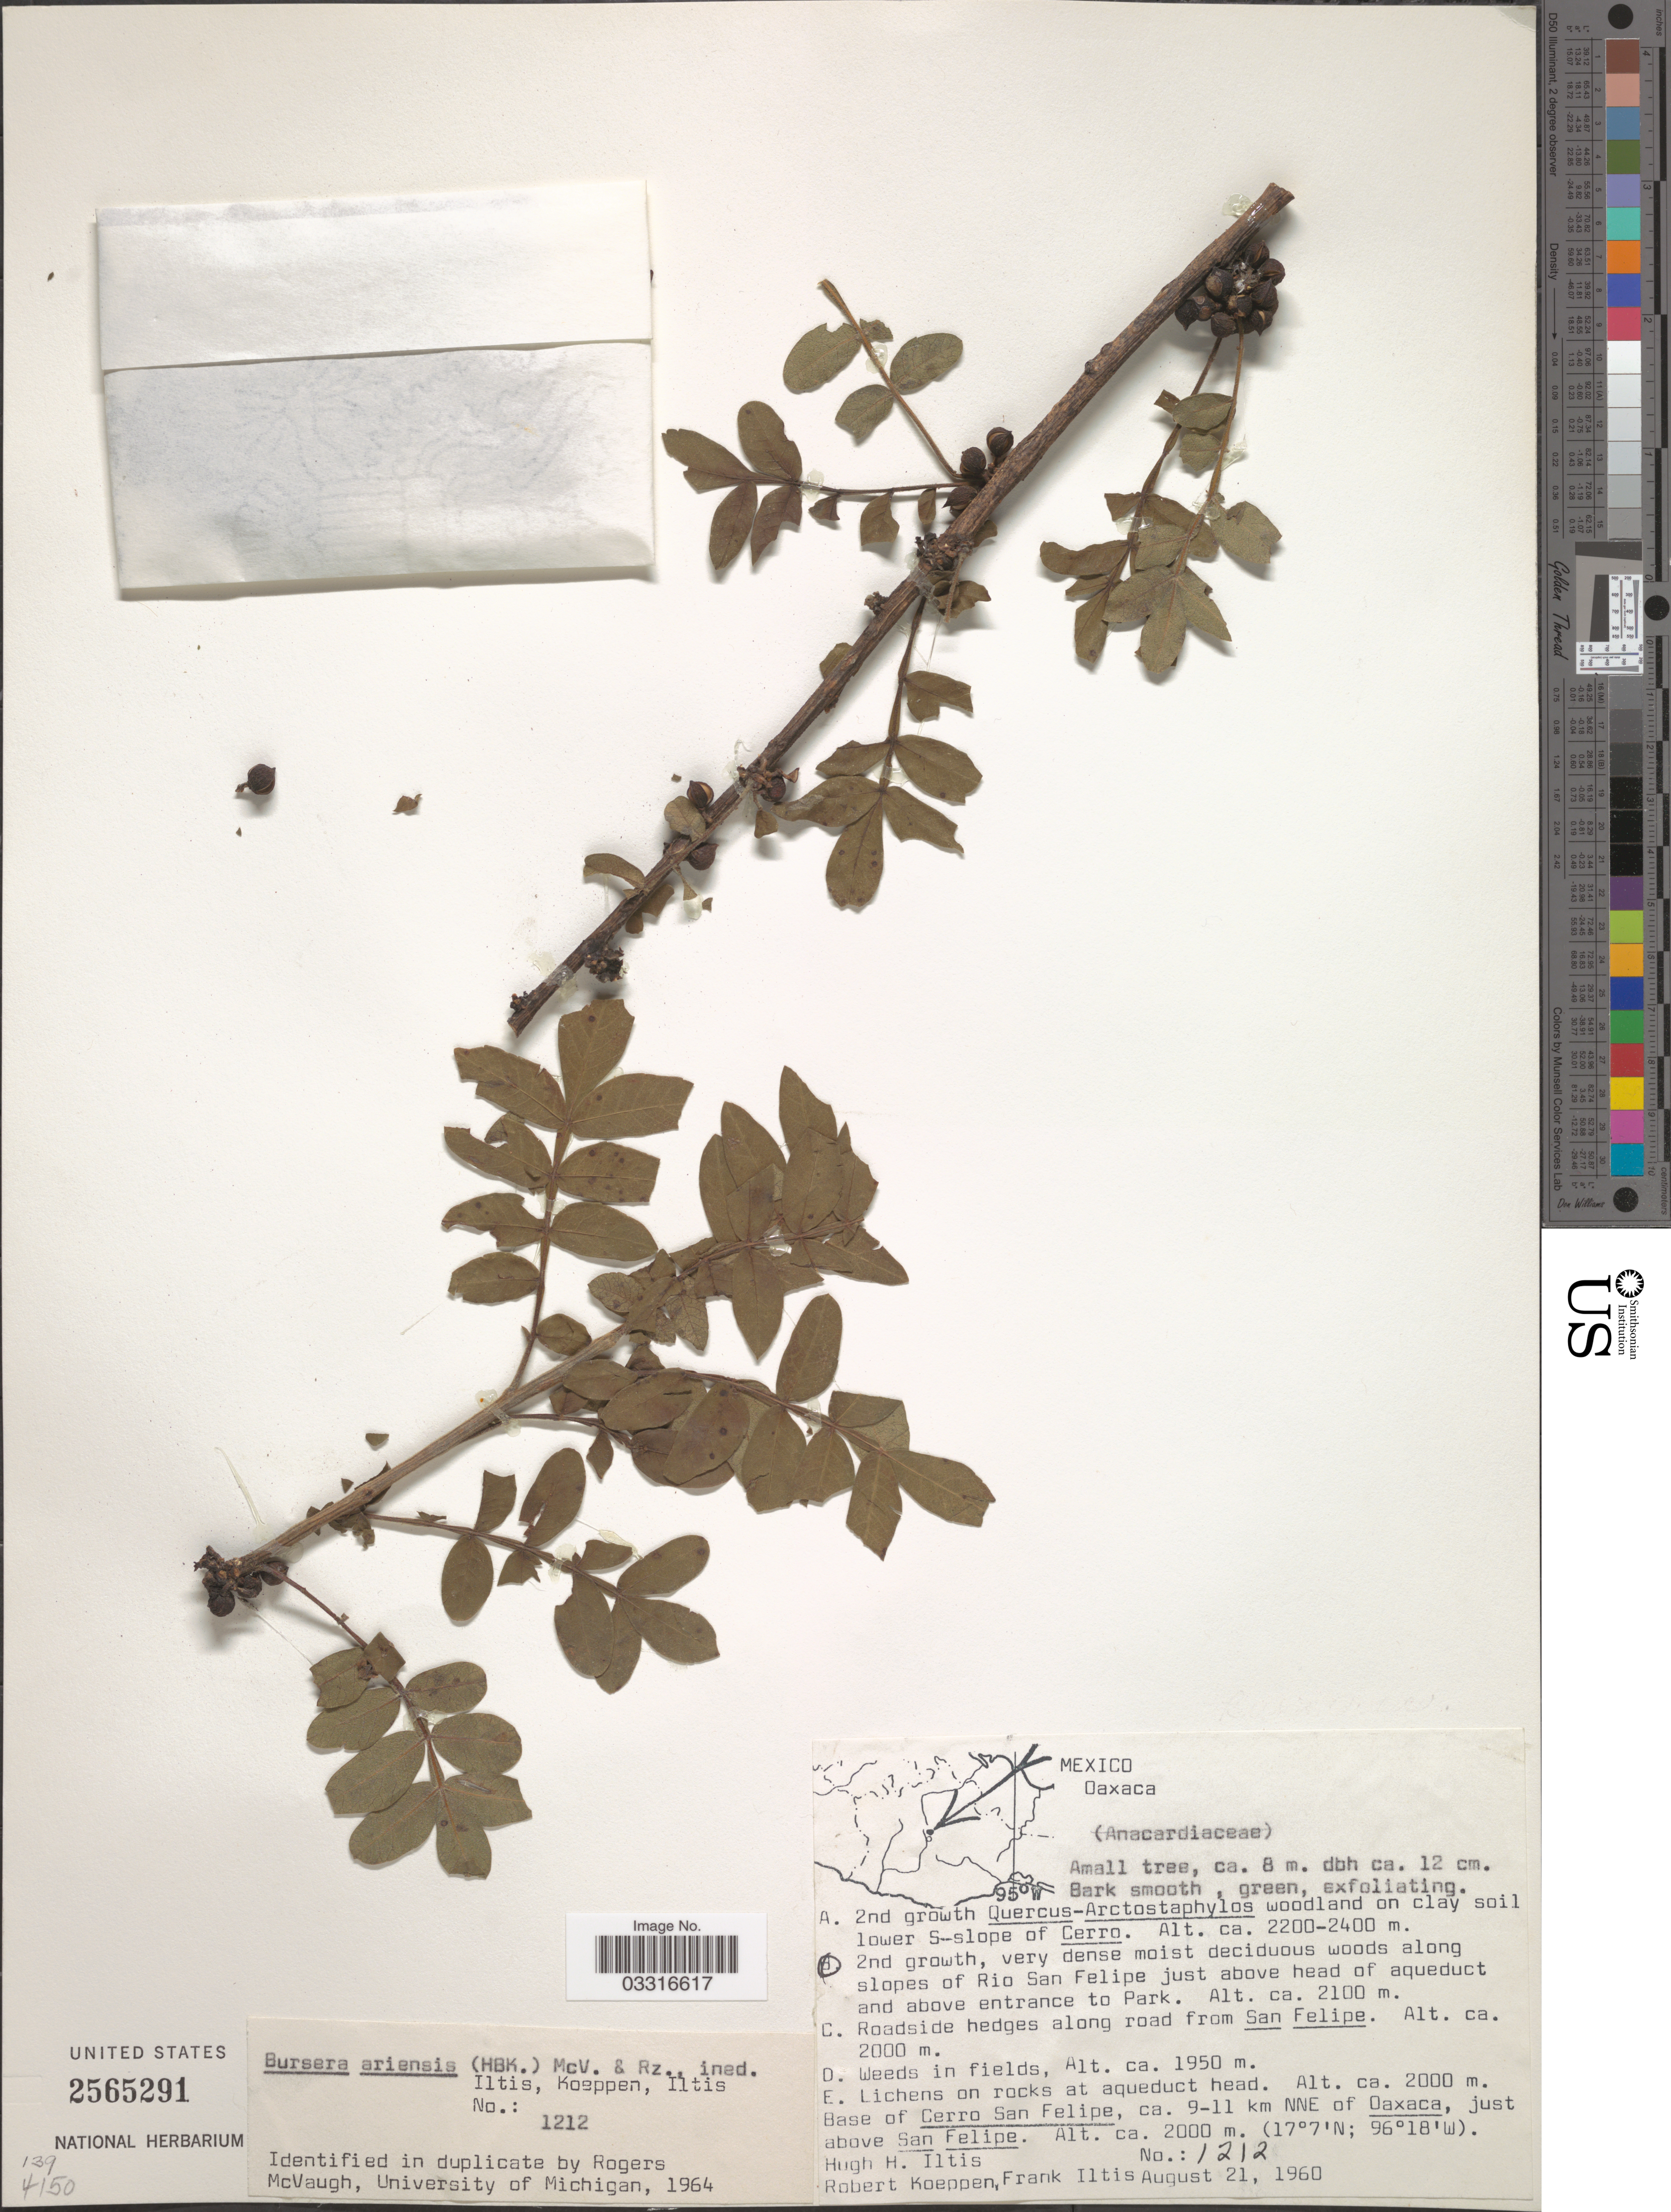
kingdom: Plantae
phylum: Tracheophyta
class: Magnoliopsida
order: Sapindales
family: Burseraceae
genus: Bursera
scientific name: Bursera ariensis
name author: (Kunth) McVaugh & Rzed.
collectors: H. H. Iltis, R. C. Koeppen & F. S. Iltis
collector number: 1212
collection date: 1960-08-21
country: Mexico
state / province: Oaxaca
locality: Along slopes of Rio San Felipe just above head of aqueduct and above entrance to Park.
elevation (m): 2100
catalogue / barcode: US 2565291